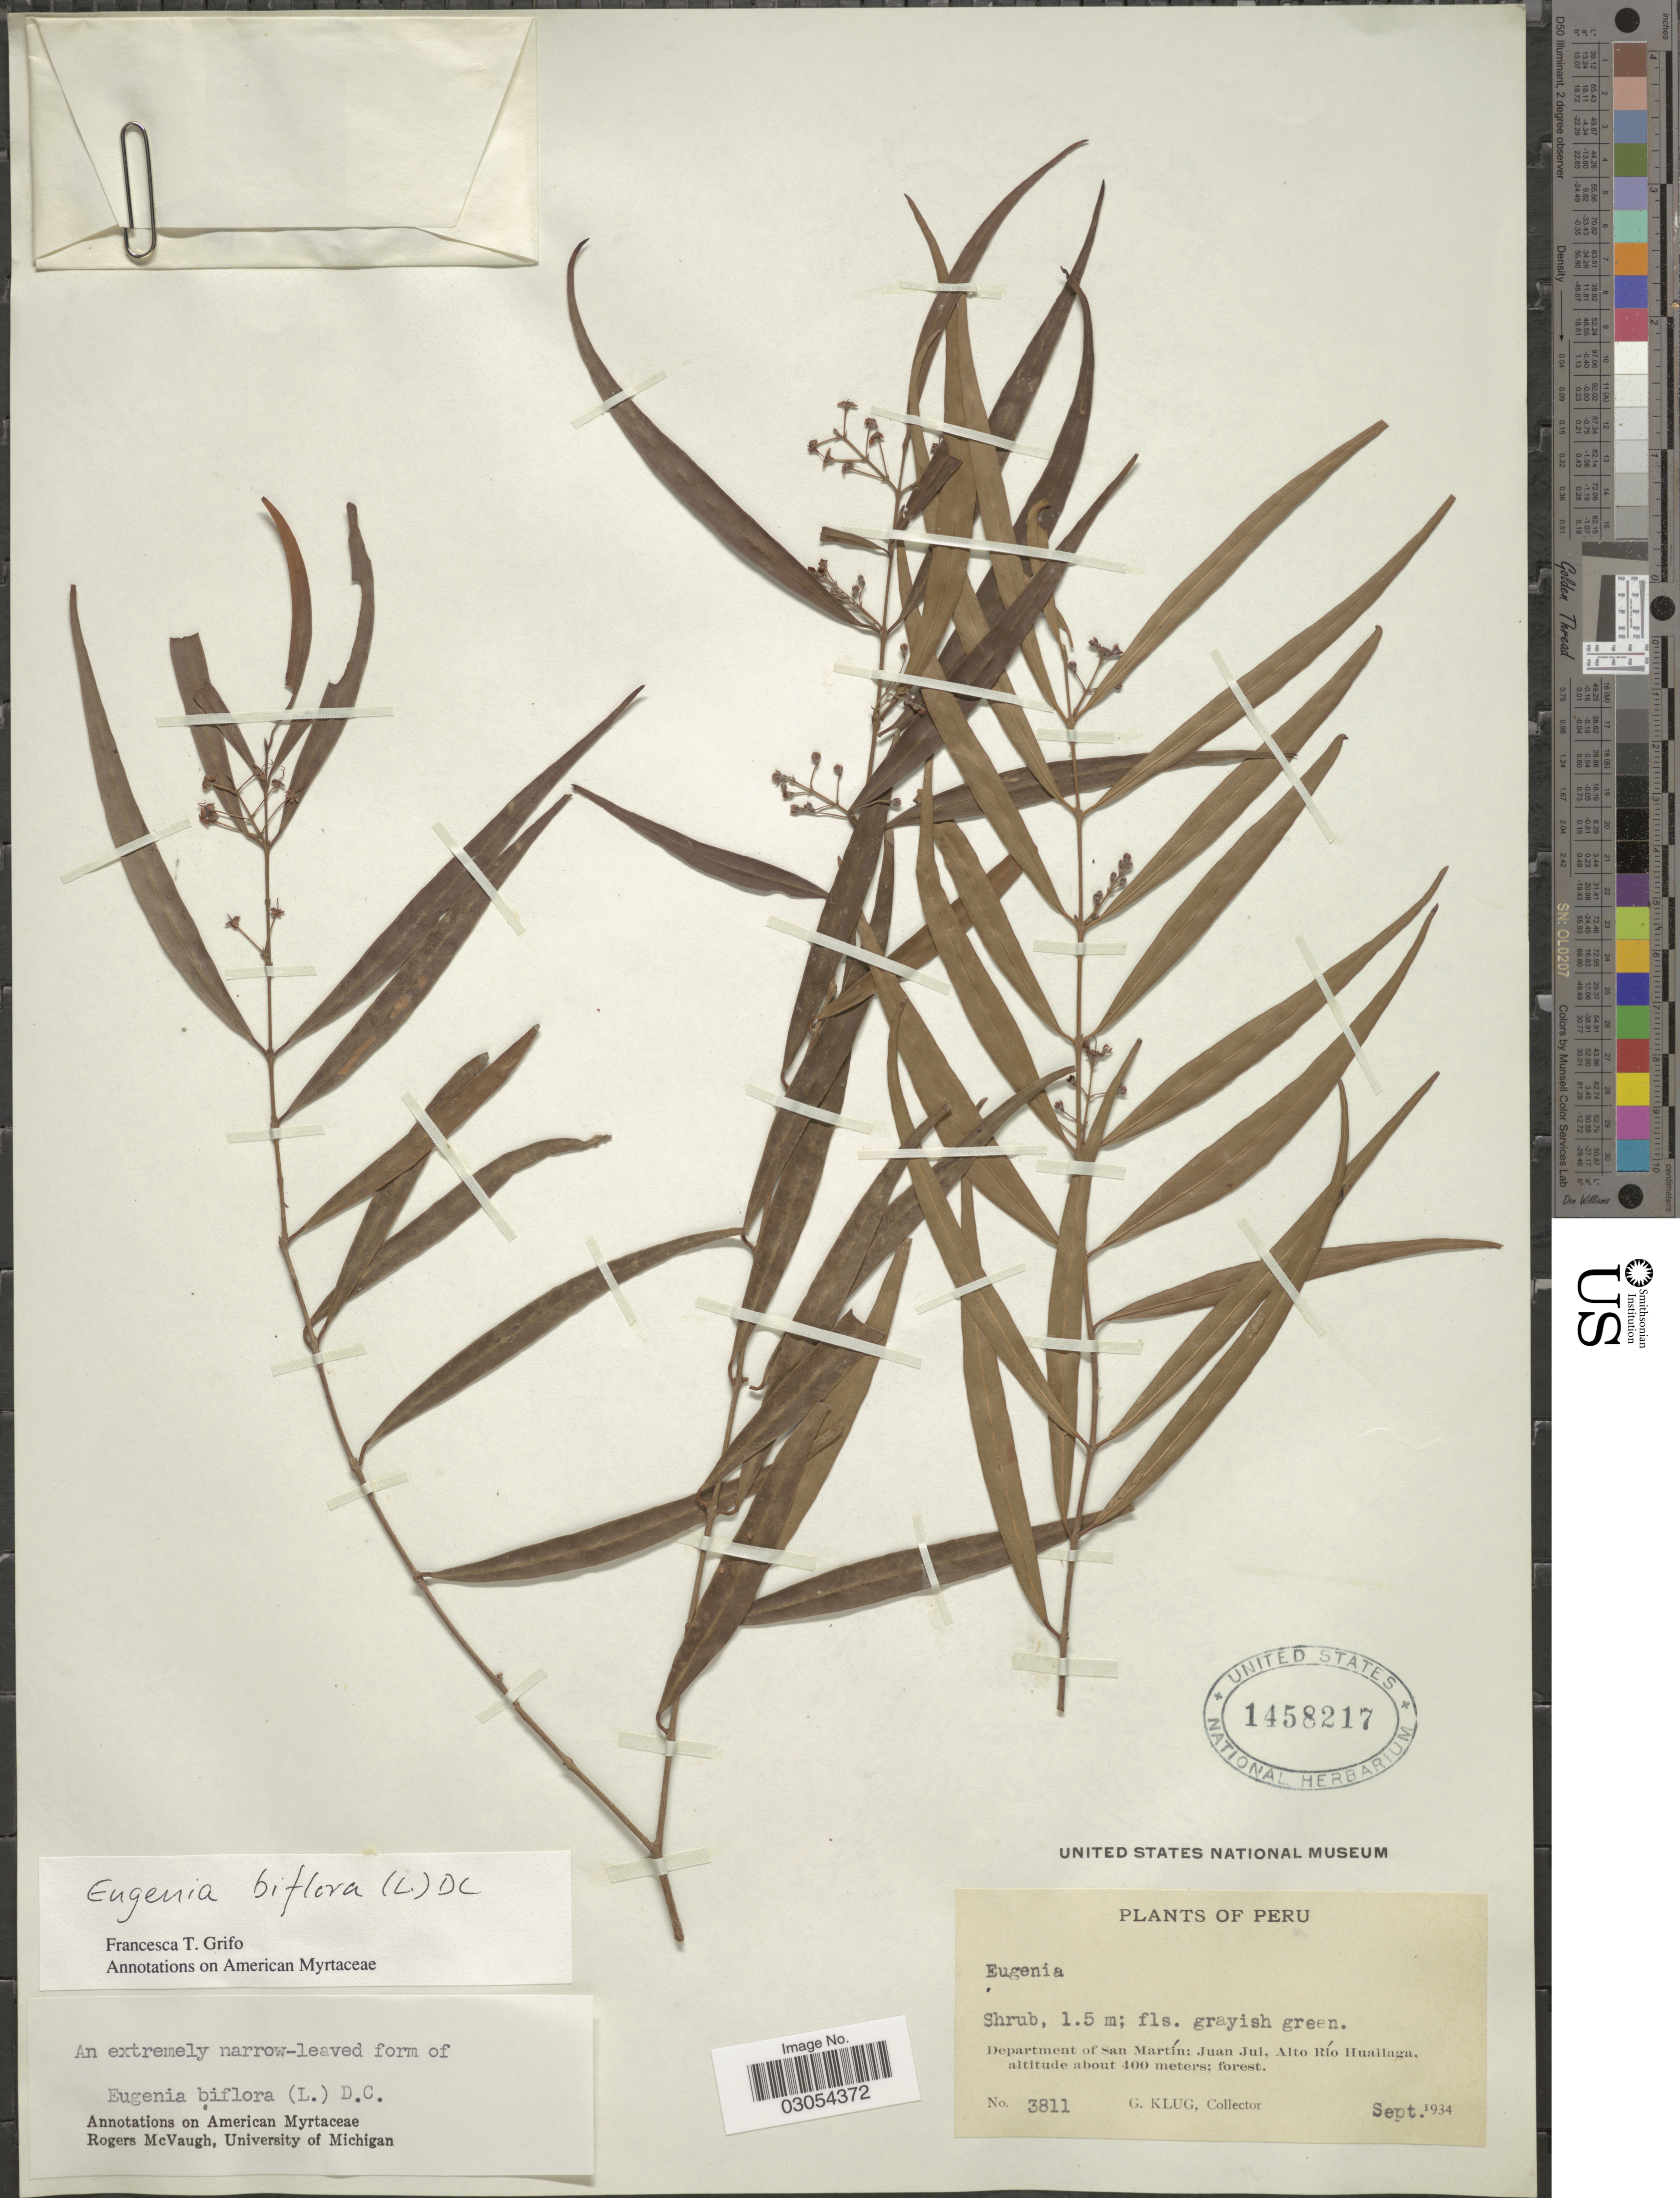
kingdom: Plantae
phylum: Tracheophyta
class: Magnoliopsida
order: Myrtales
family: Myrtaceae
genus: Eugenia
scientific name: Eugenia biflora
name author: (L.) DC.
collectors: G. Klug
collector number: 3811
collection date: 1934-09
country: Peru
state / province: San Martín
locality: Department of San Martín: Juan Jui, Alto Río Huallaga.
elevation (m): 400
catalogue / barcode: US 1458217